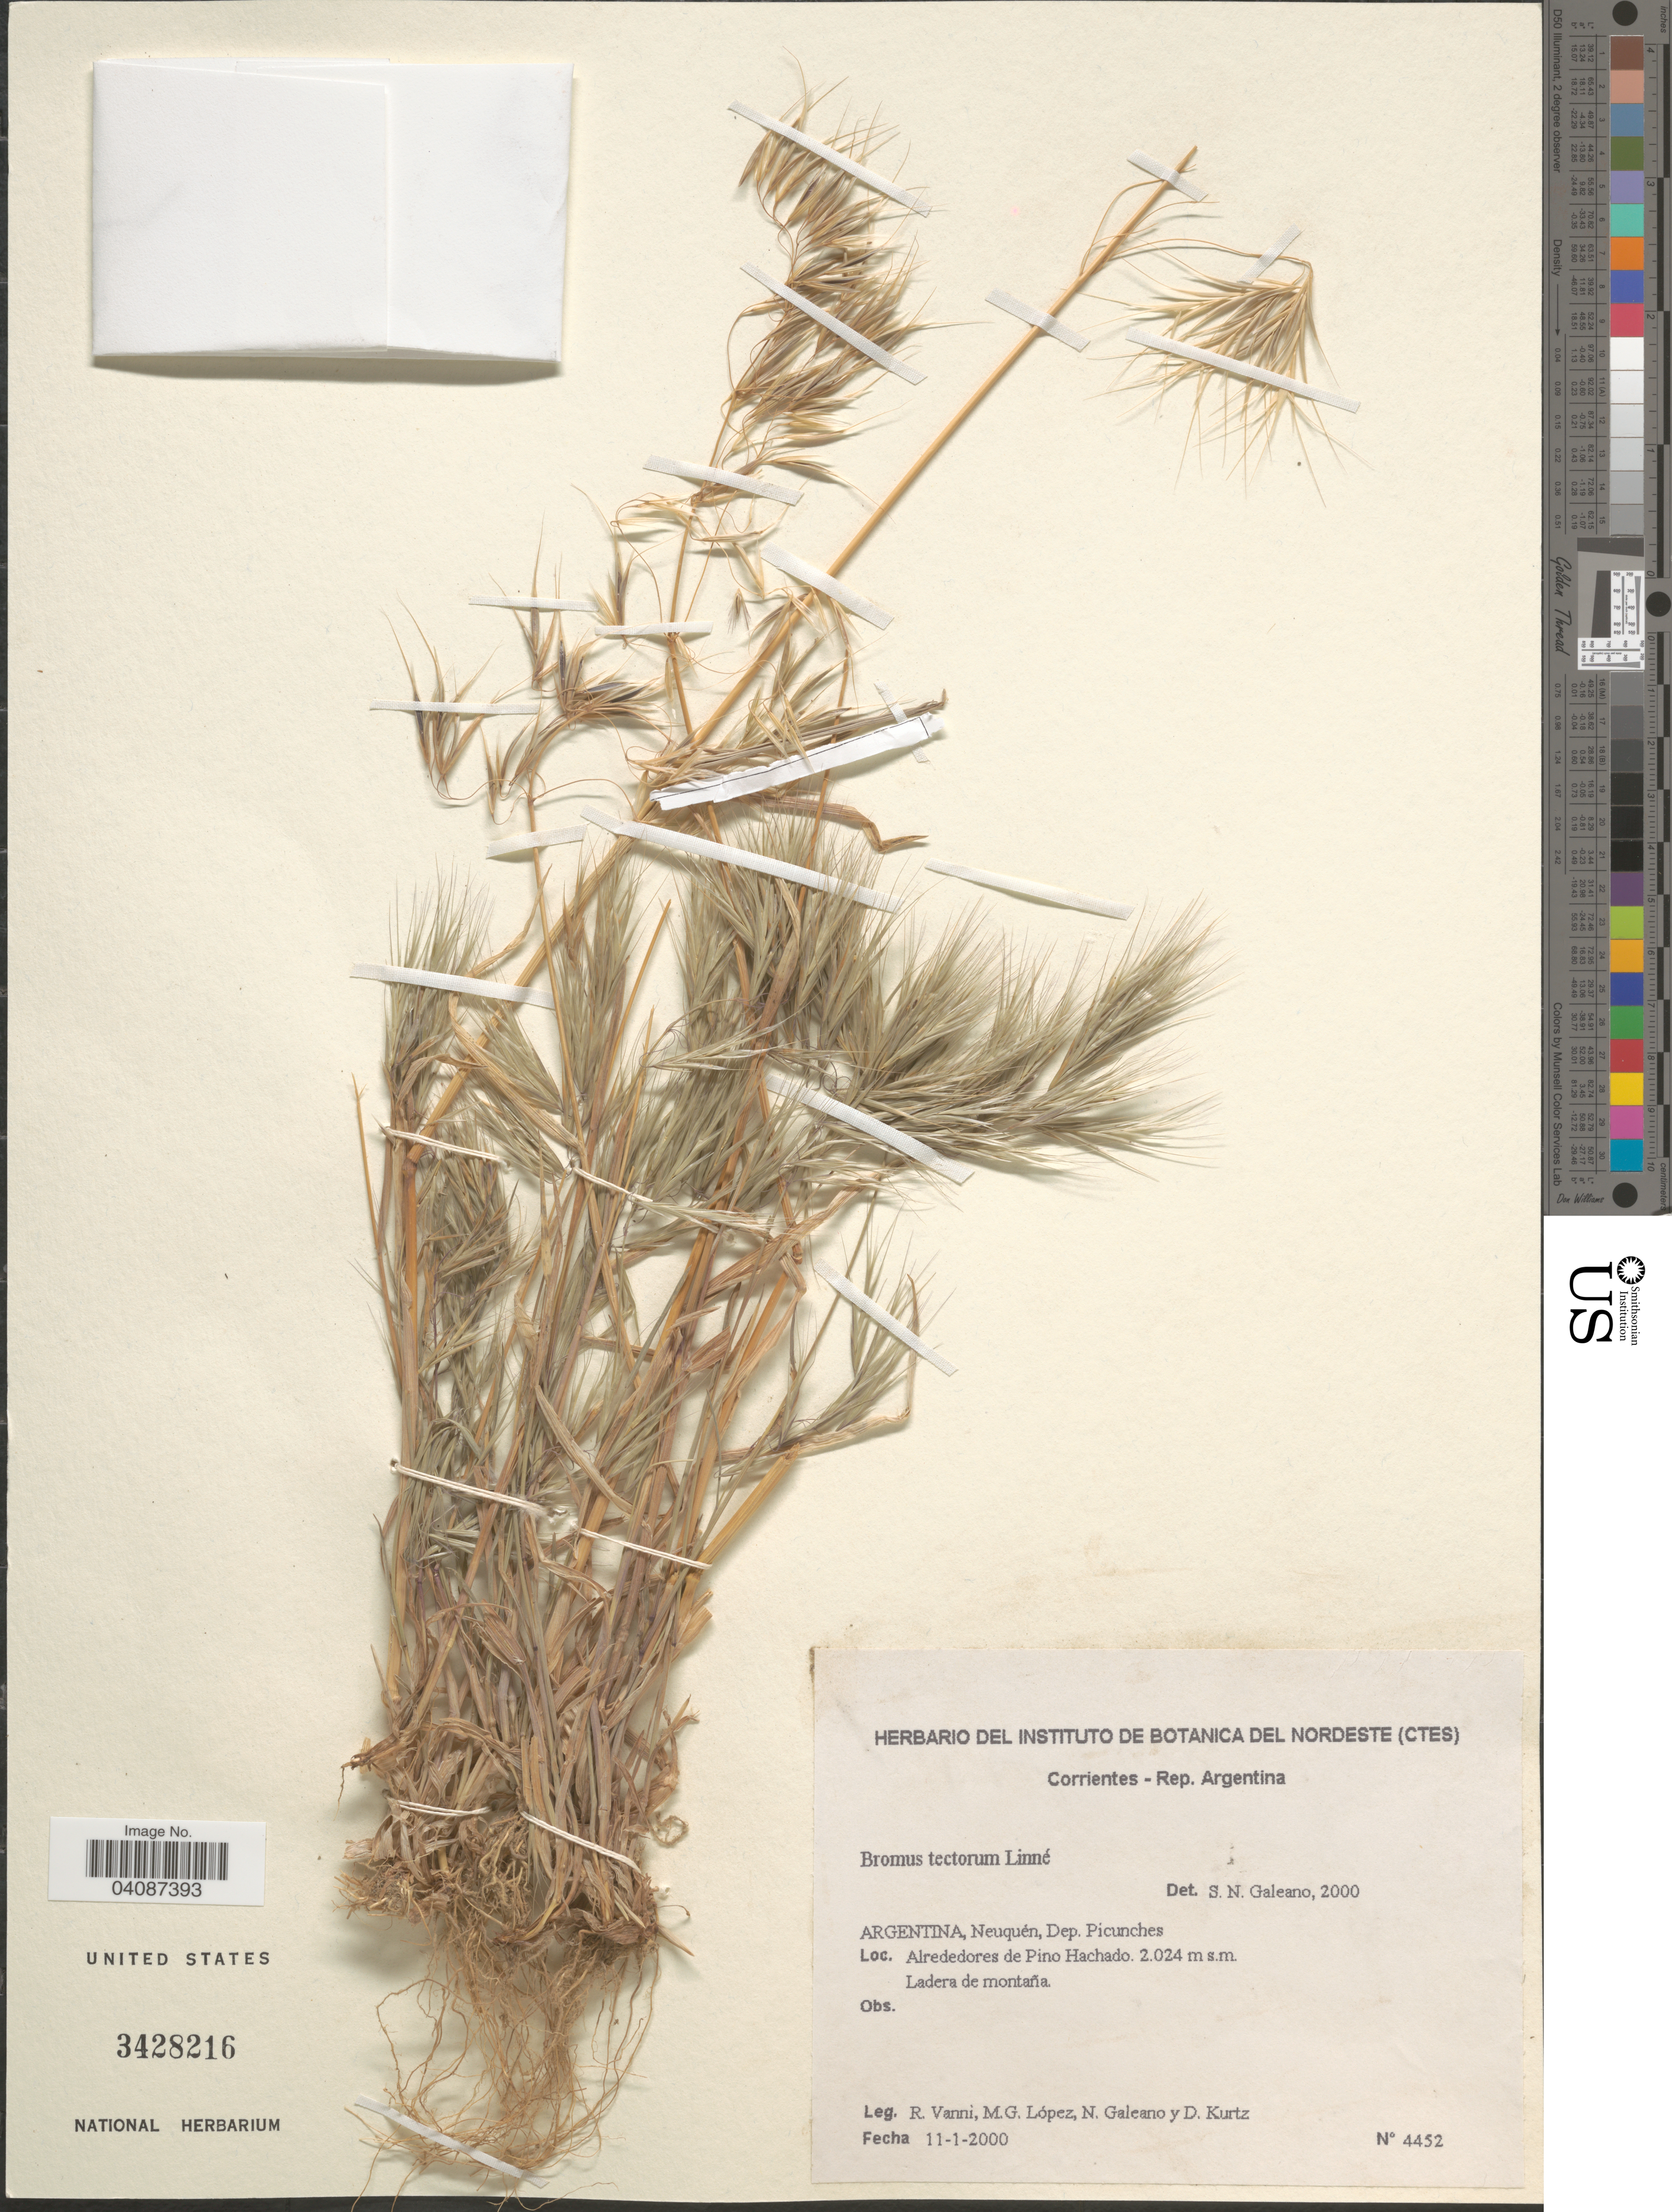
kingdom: Plantae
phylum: Tracheophyta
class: Liliopsida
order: Poales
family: Poaceae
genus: Bromus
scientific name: Bromus tectorum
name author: L.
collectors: R. Vanni, M. López, N. Galeano & D. Kurtz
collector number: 4452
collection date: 2000-01-11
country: Argentina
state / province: Neuquen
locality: Dep. Pichunches. Alrededores de Pino Hachado.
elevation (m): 2024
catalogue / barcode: US 3428216